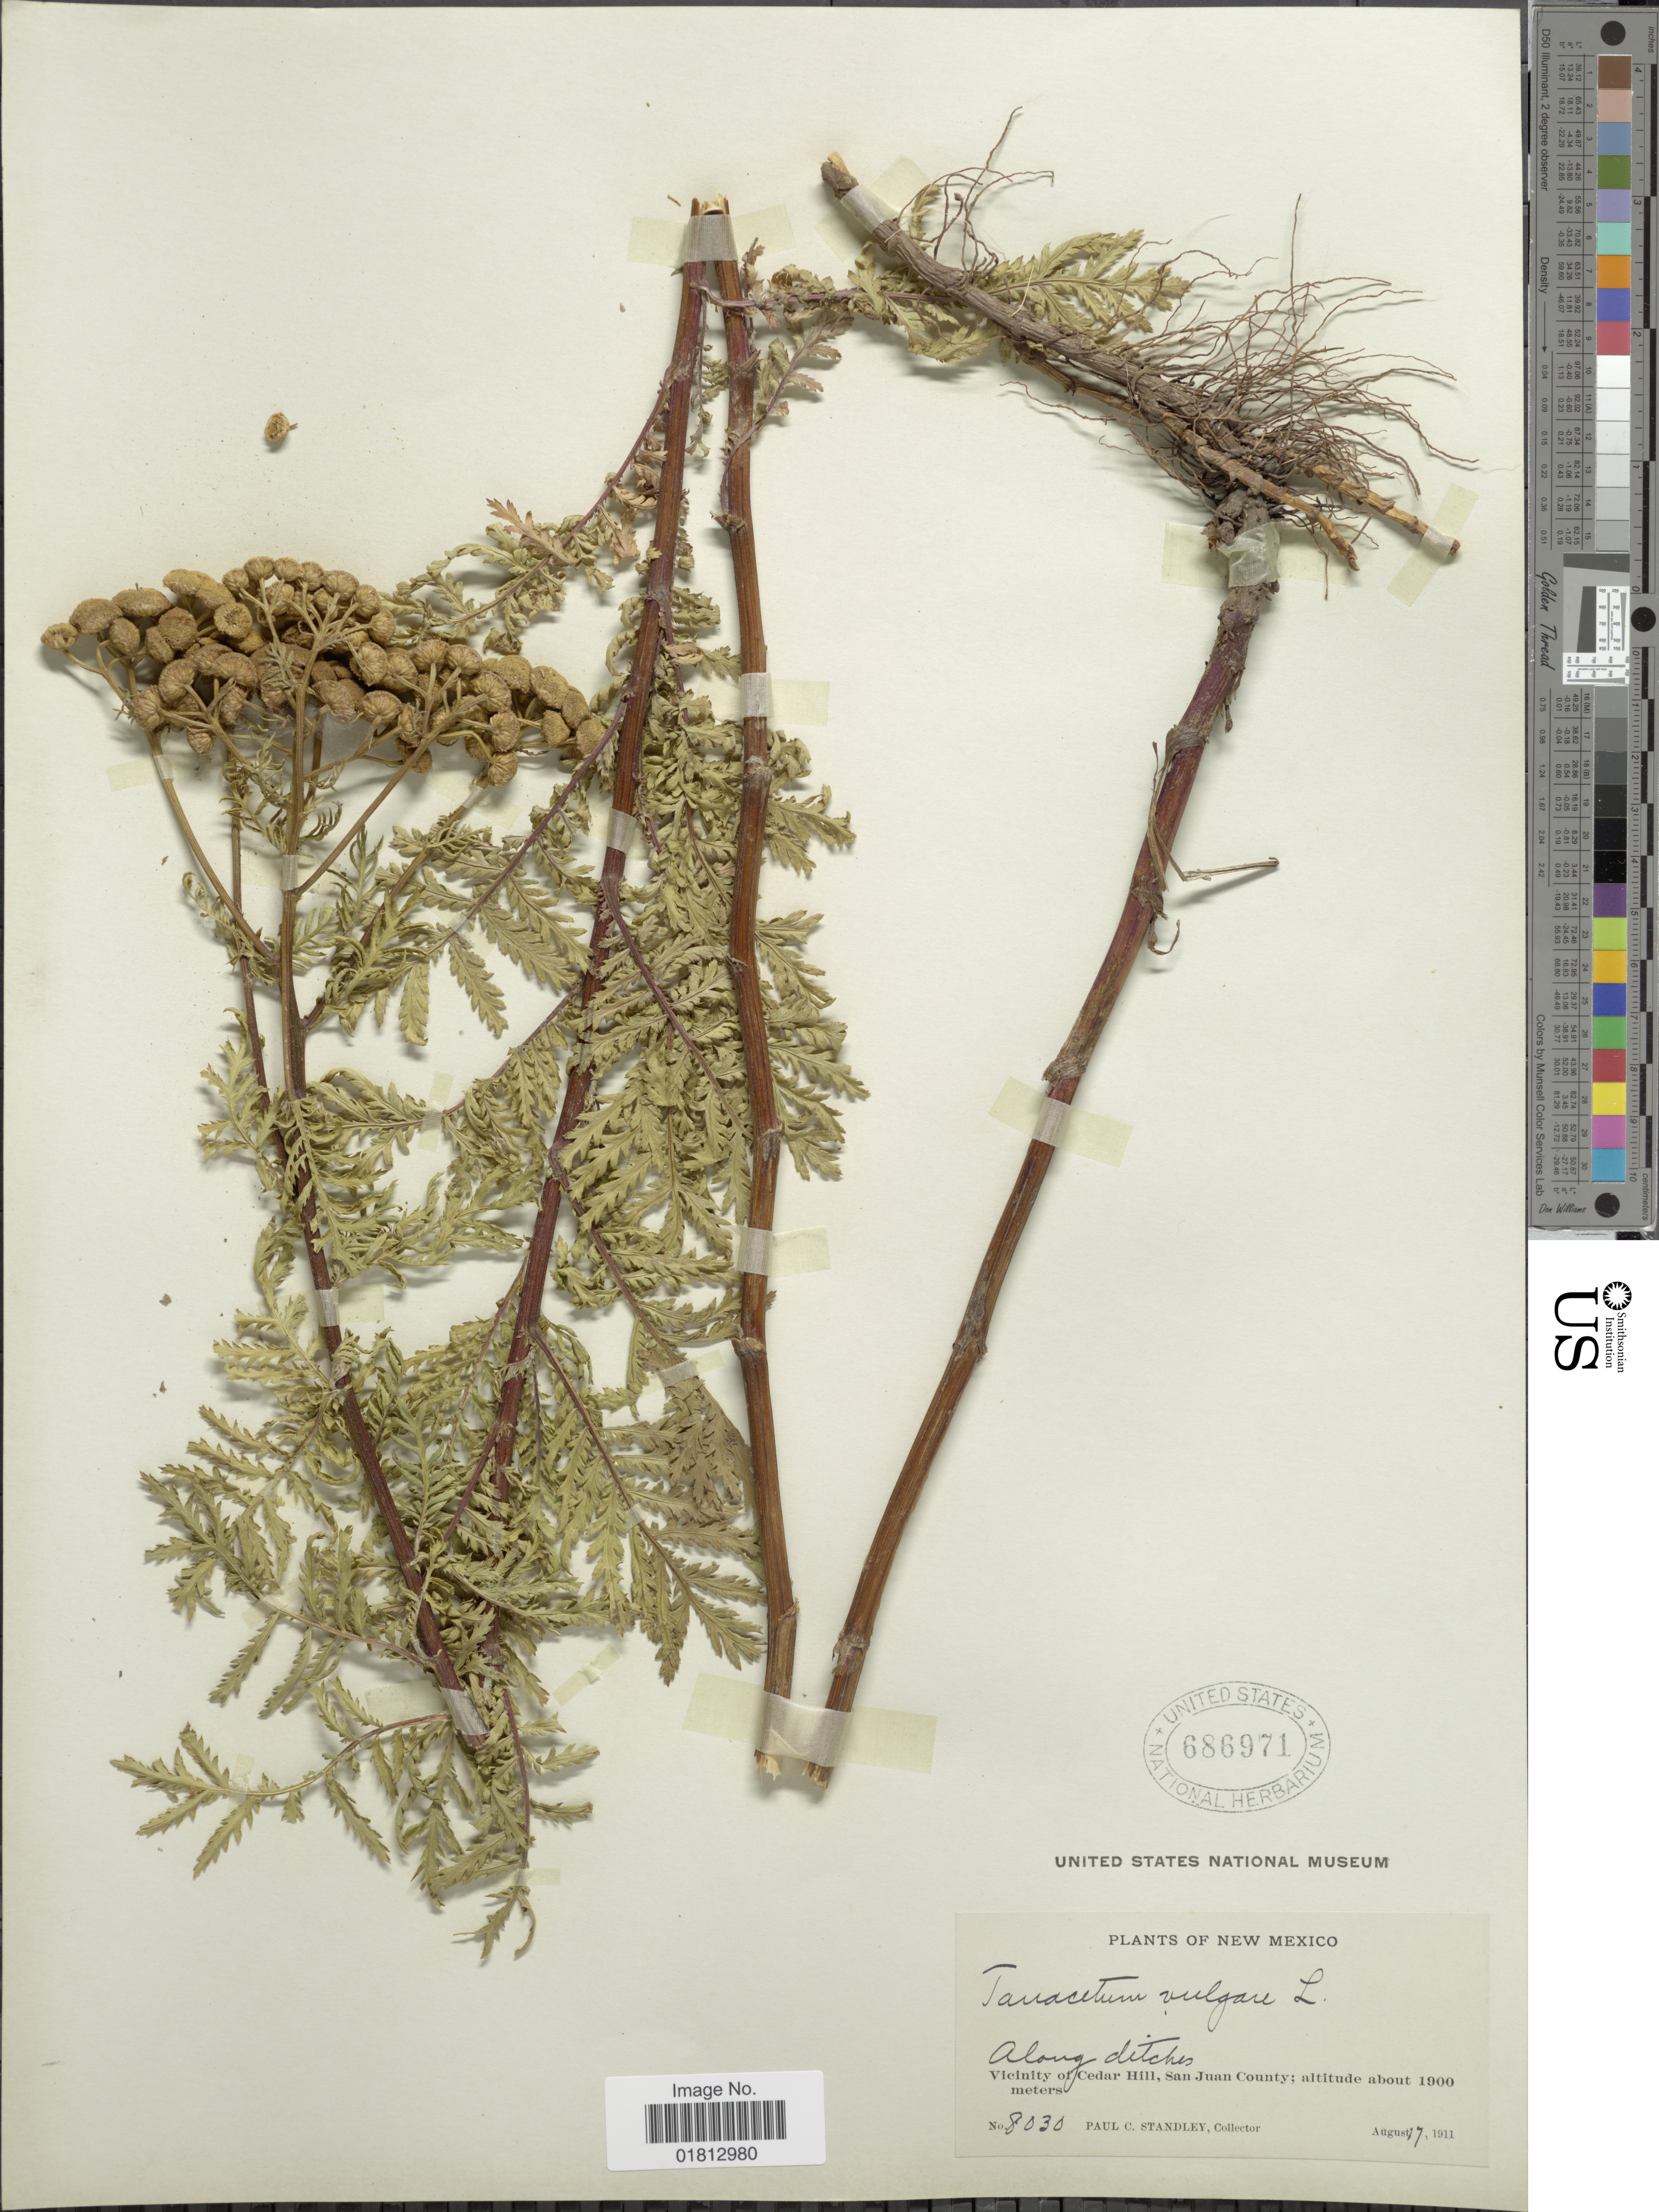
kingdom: Plantae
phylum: Tracheophyta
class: Magnoliopsida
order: Asterales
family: Asteraceae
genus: Tanacetum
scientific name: Tanacetum vulgare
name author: L.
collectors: P. C. Standley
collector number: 8030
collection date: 1911-08-17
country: United States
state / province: New Mexico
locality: Along ditches, Vicinity of Cedar Hill, San Juan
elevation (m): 1900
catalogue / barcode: US 686971